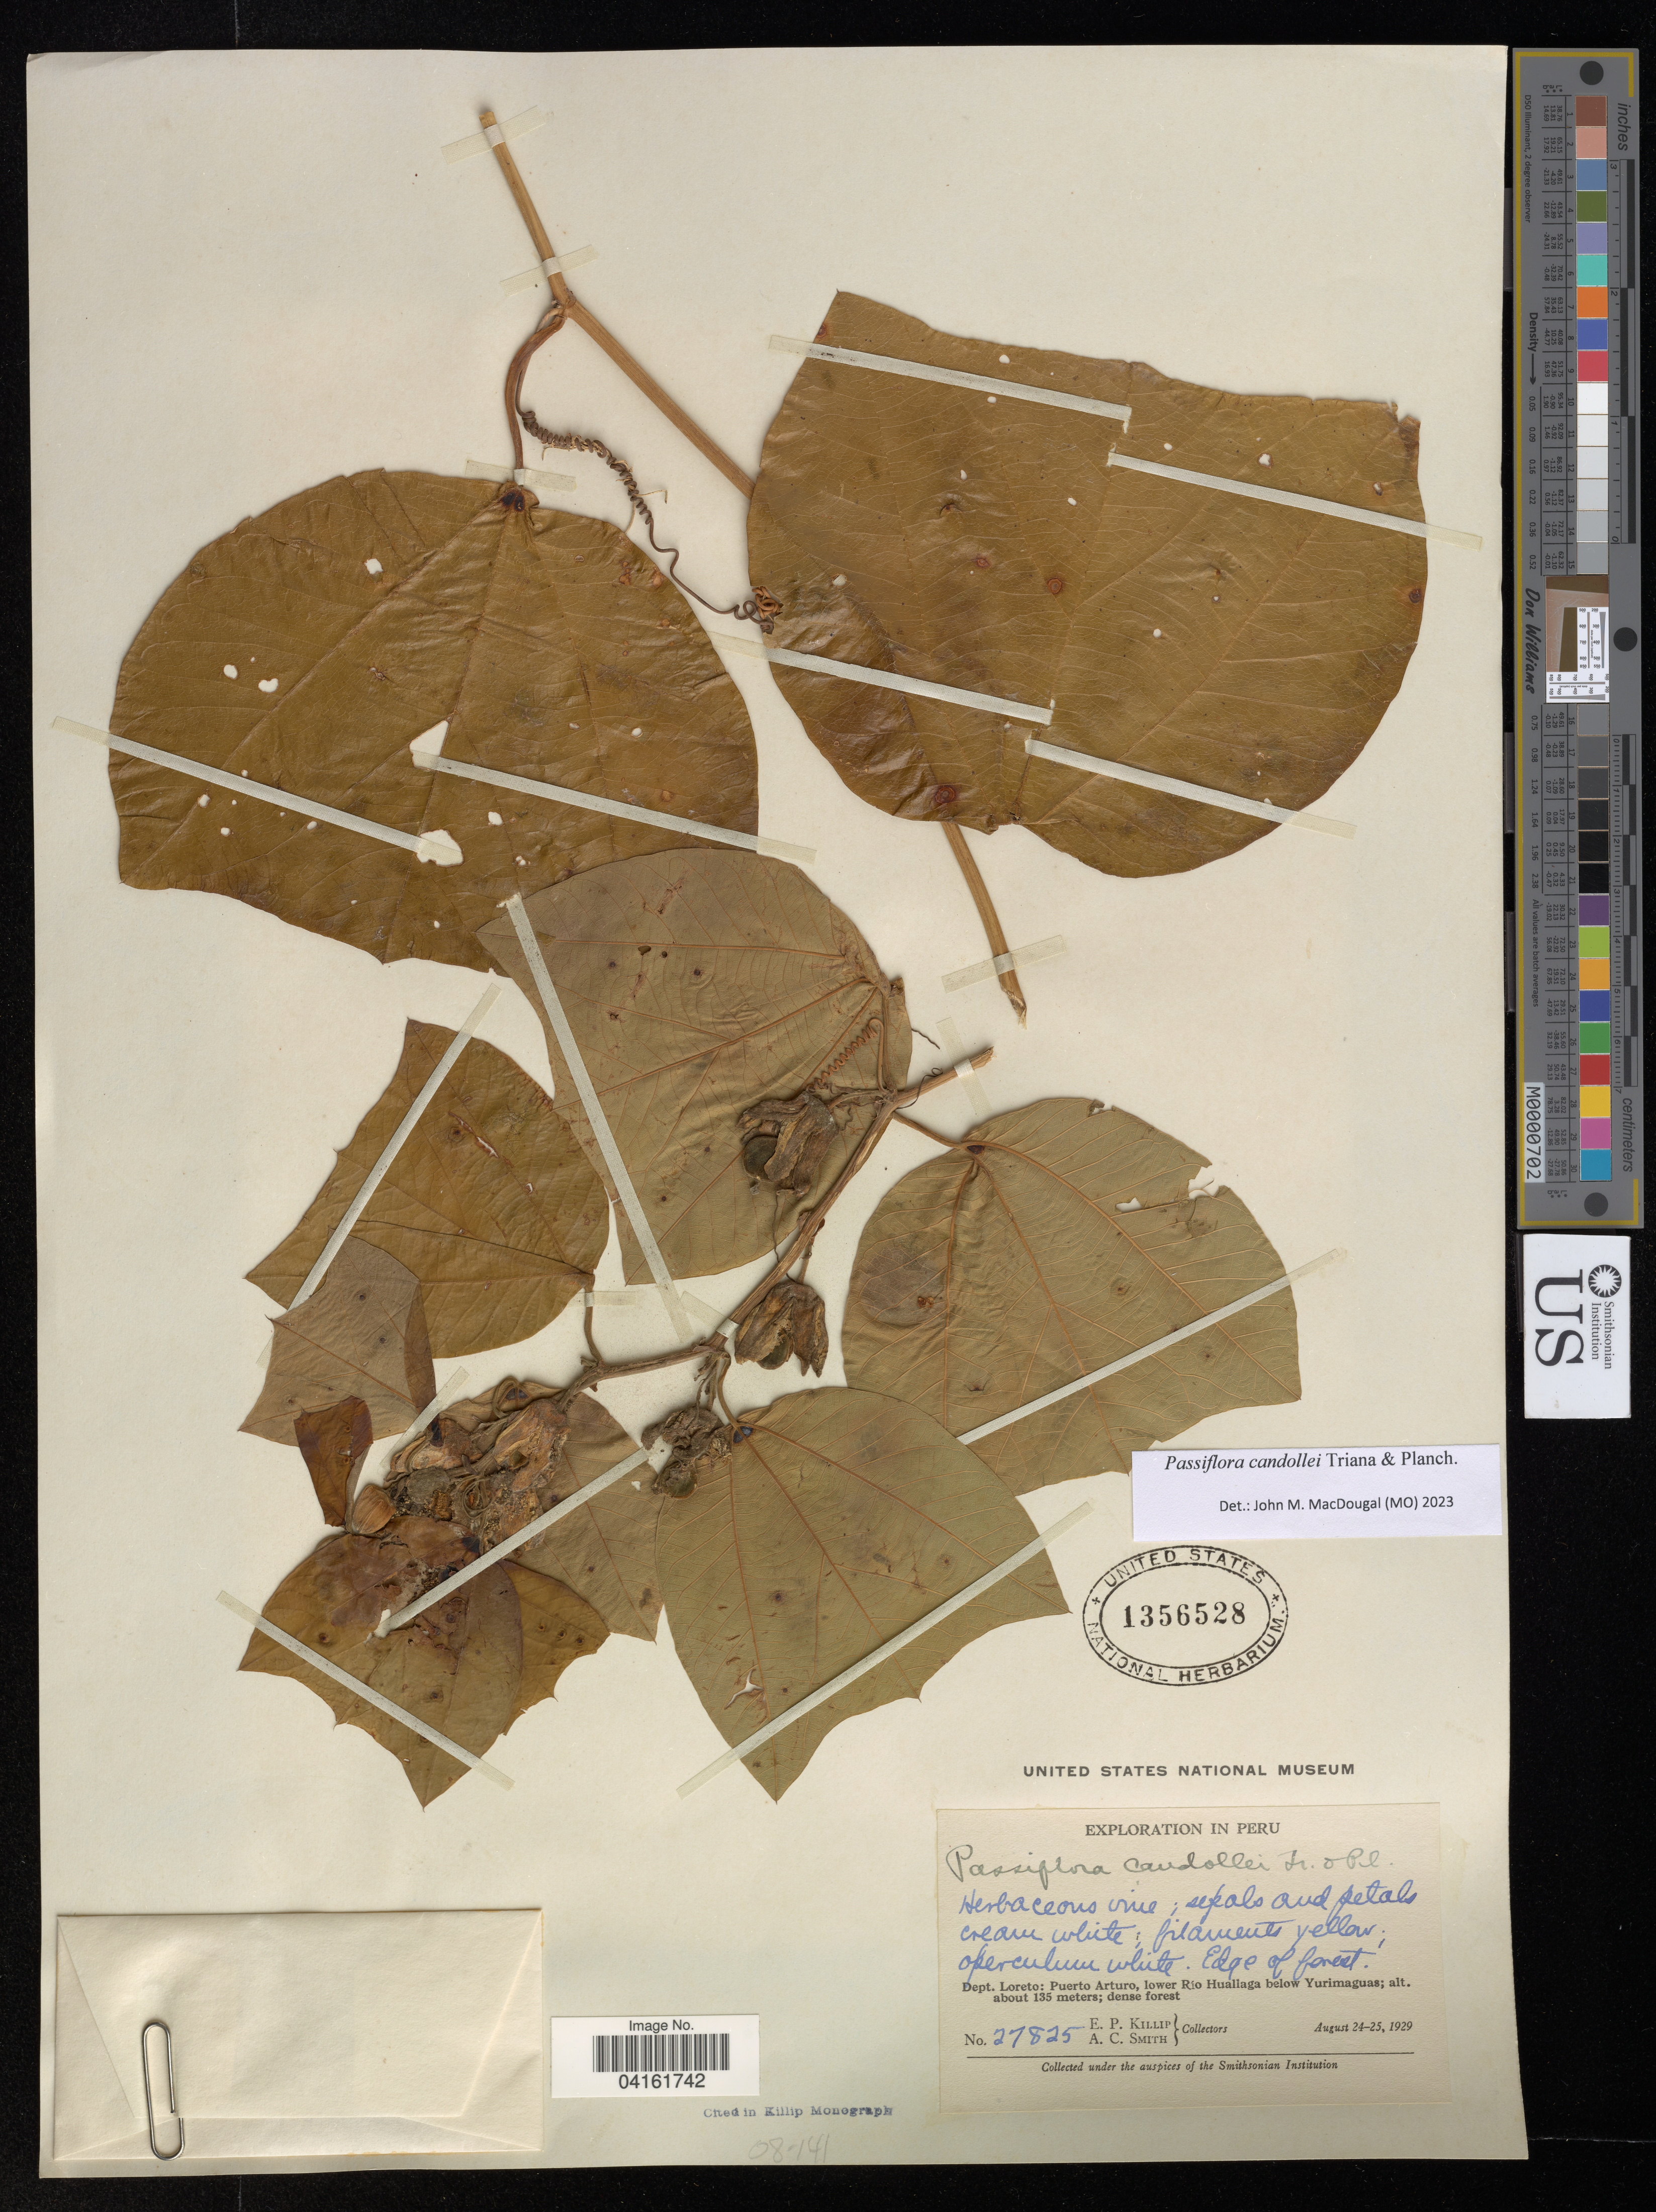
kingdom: Plantae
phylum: Tracheophyta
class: Magnoliopsida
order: Malpighiales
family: Passifloraceae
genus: Passiflora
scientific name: Passiflora candollei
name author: Triana & Planch.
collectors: E. P. Killip & A. C. Smith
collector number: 27825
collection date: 1929-08-24/1929-08-25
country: Peru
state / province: Loreto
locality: Puerto Arturo, lower Río Huallaga below Yurimaguas.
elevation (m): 135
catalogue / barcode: US 1356528